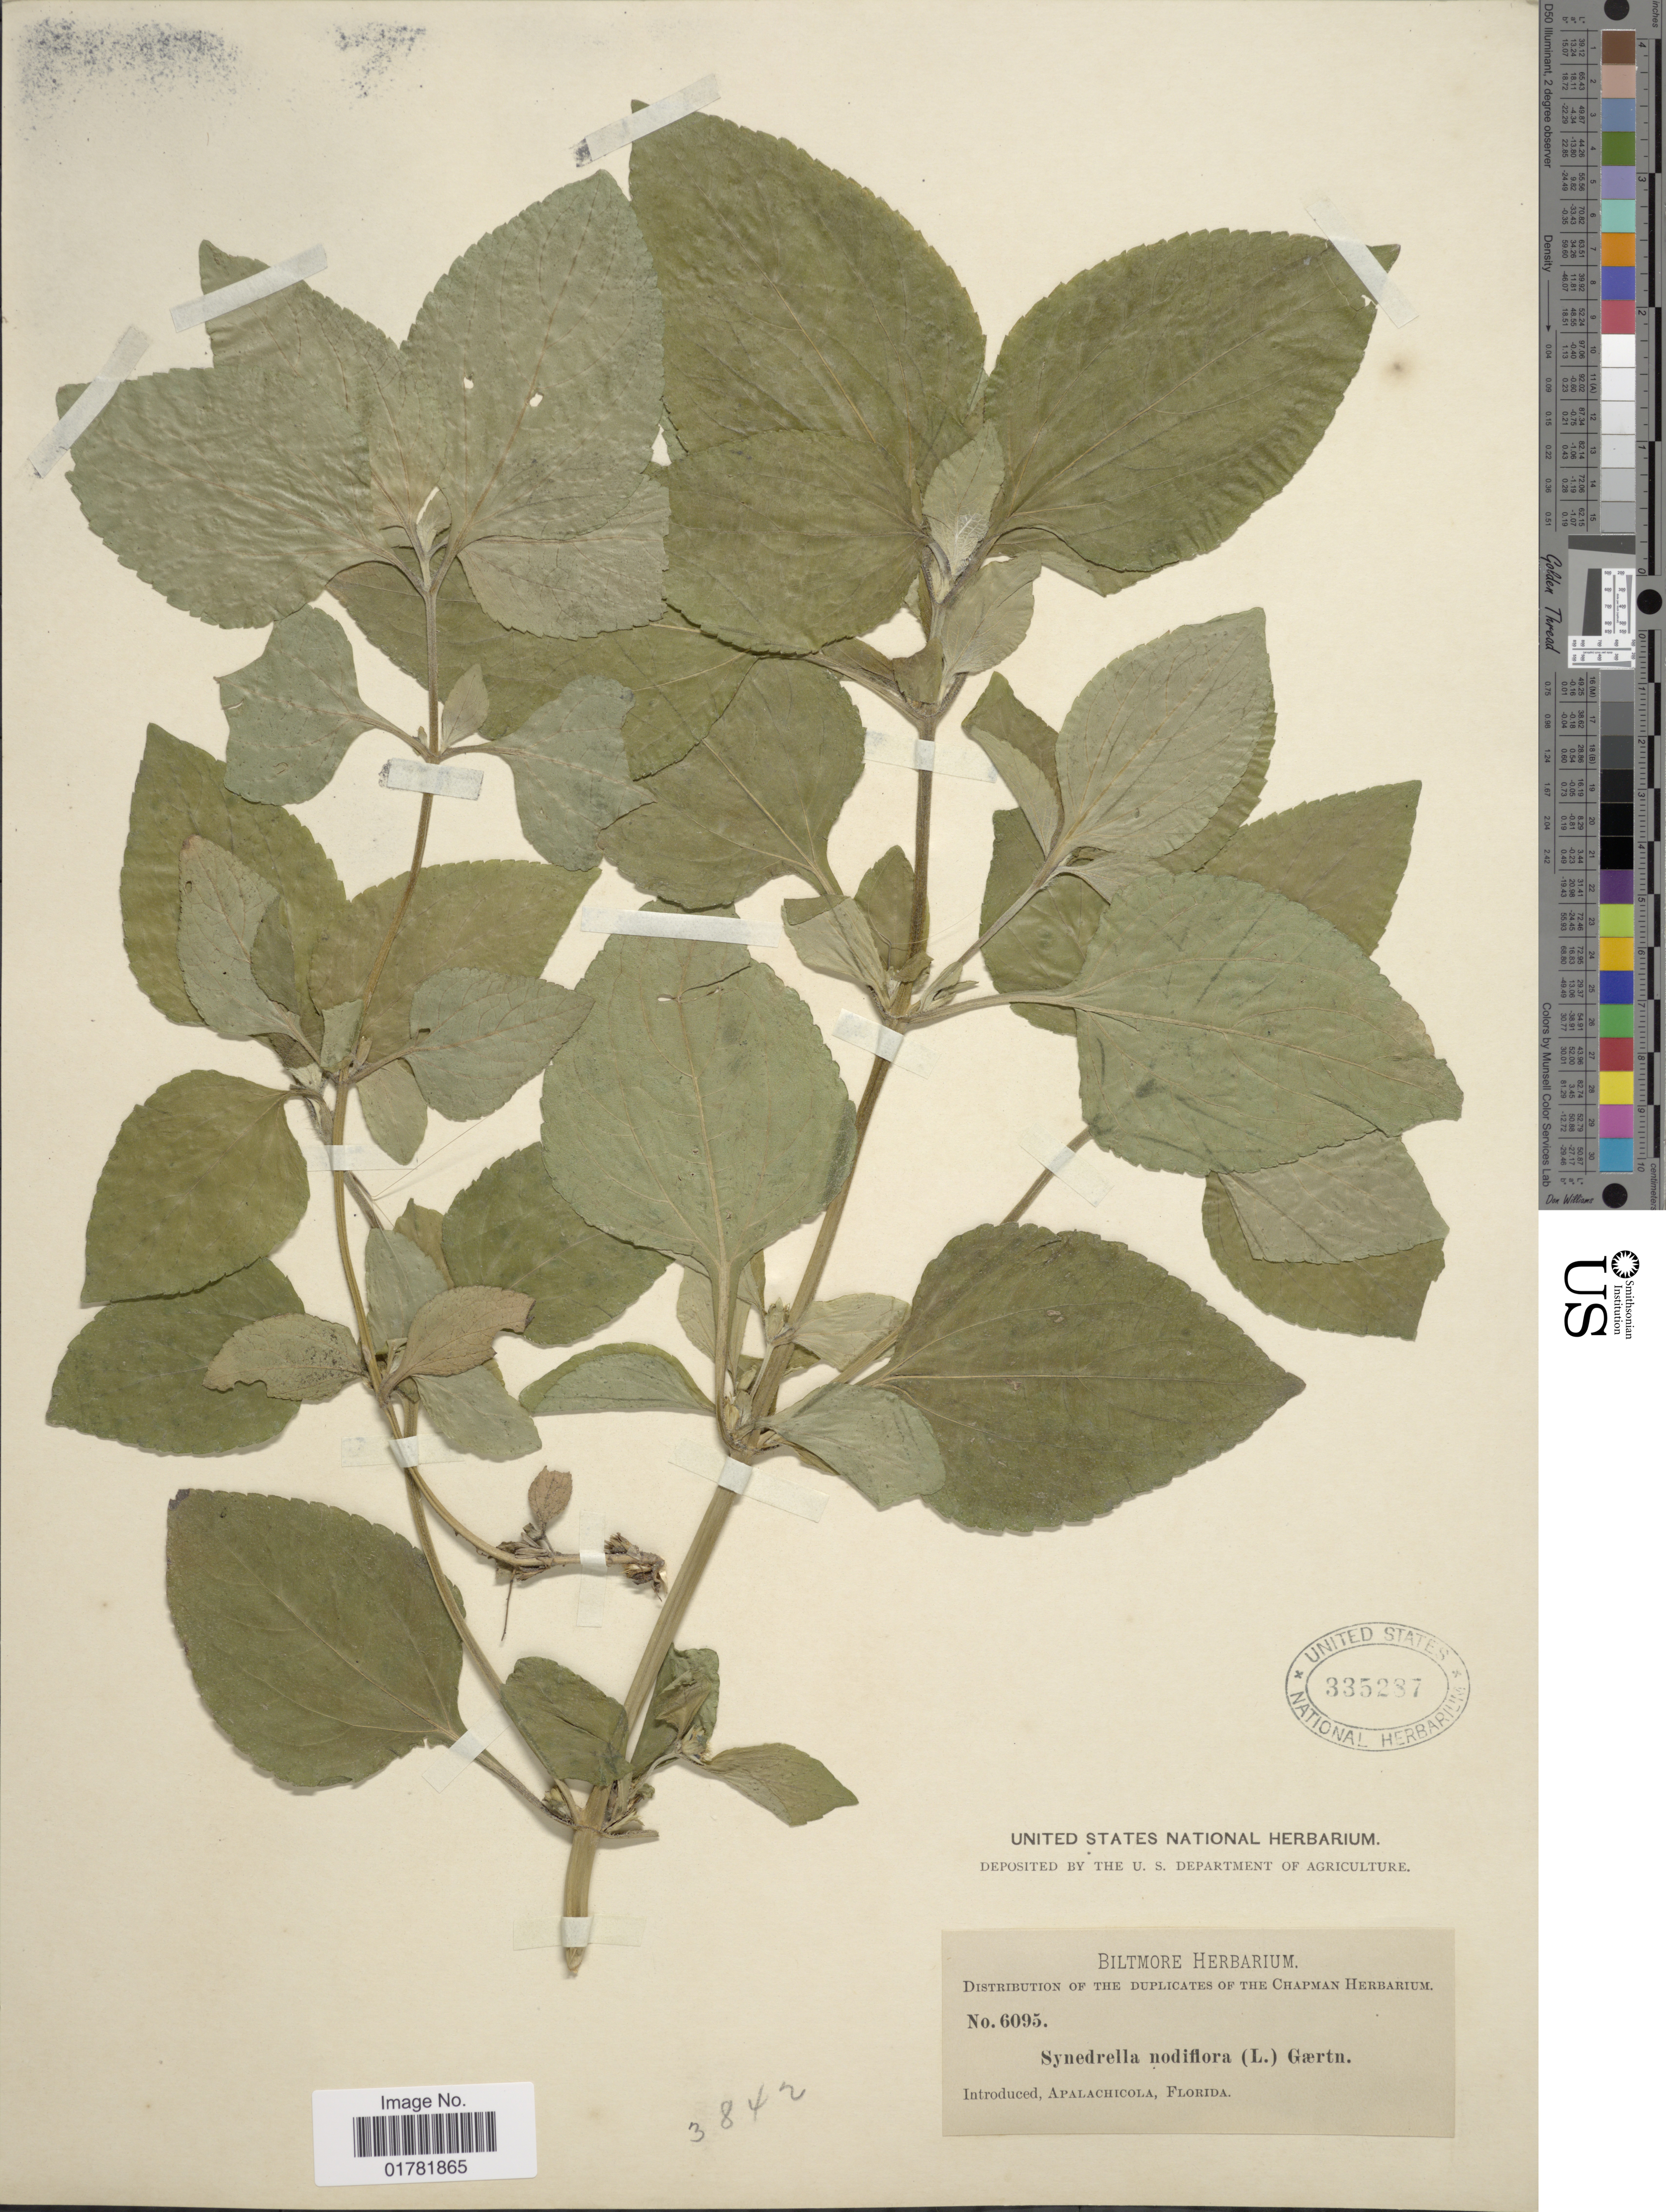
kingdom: Plantae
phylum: Tracheophyta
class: Magnoliopsida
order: Asterales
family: Asteraceae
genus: Synedrella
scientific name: Synedrella nodiflora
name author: (L.) Gaertn.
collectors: ex herb. Biltmore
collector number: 6095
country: United States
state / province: Florida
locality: Introduced, Apalachicola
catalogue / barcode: US 335287